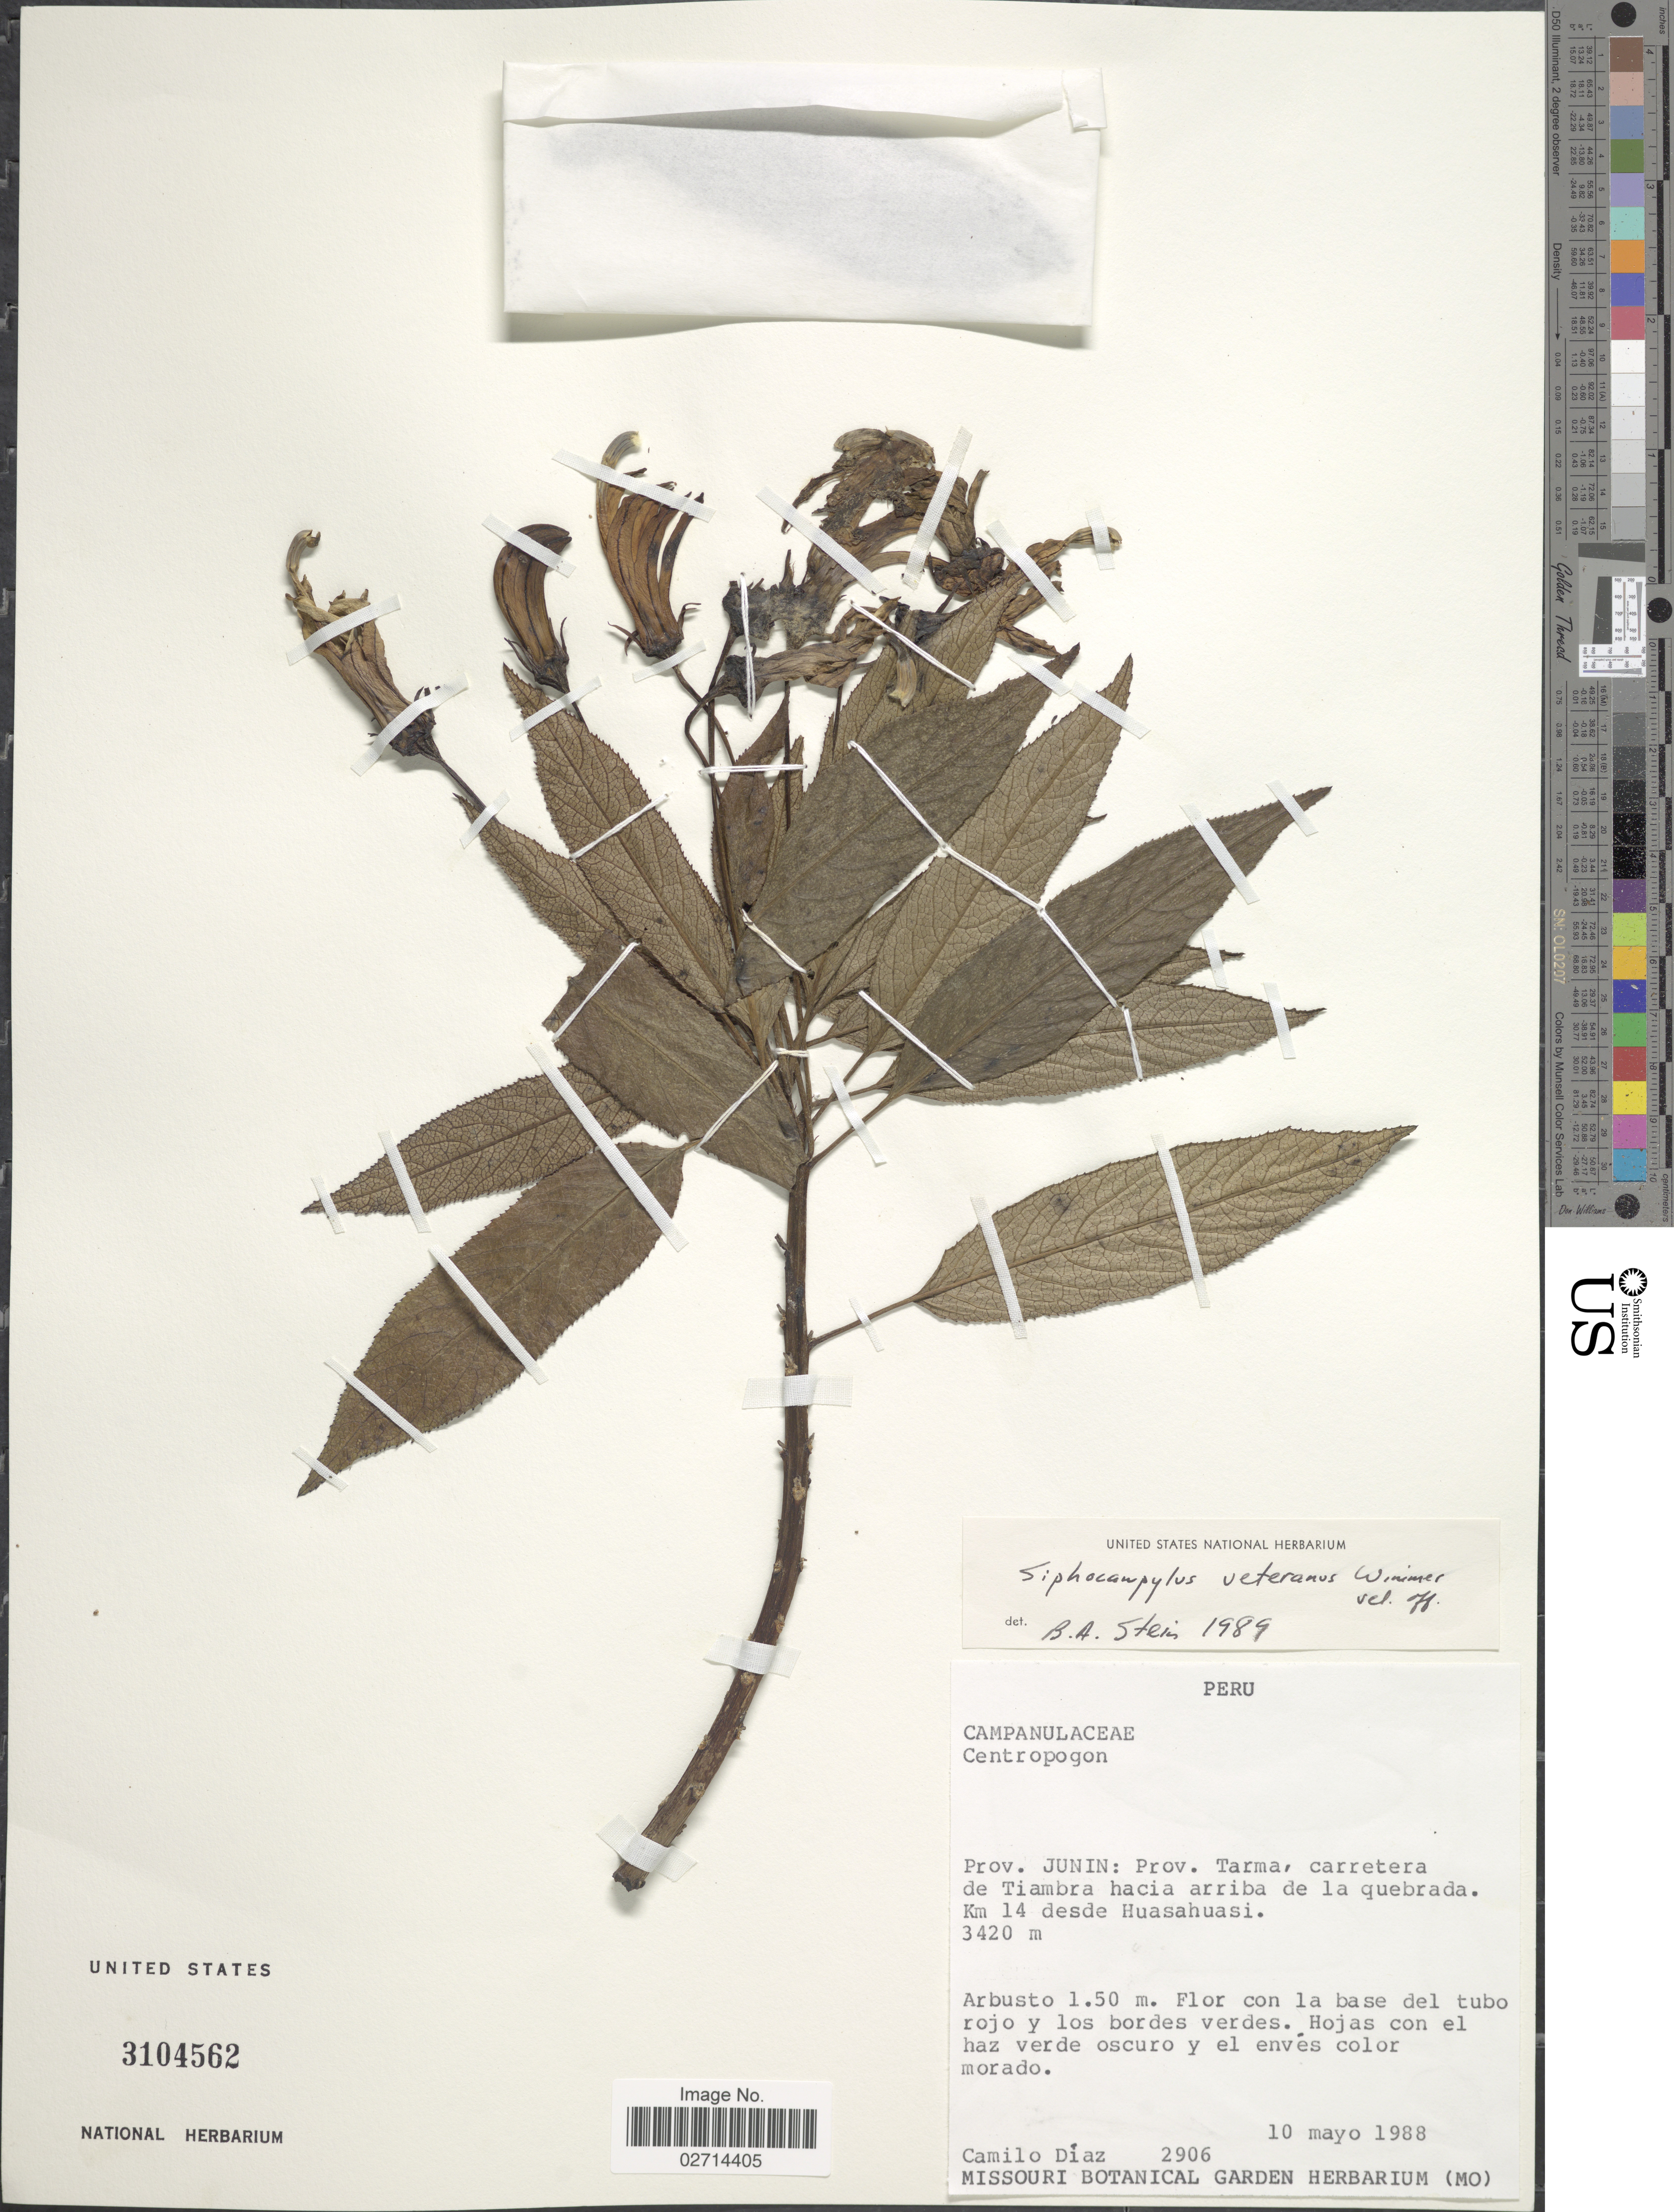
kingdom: Plantae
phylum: Tracheophyta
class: Magnoliopsida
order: Asterales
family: Campanulaceae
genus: Siphocampylus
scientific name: Siphocampylus veteranus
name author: E. Wimm.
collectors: C. Díaz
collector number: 2906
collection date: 1988-05-10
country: Peru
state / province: Junín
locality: Prov. Tarma, carretera de Timabra hacia arriba de la quebrada km 14 desde Huasahuasi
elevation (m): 3420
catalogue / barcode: US 3104562